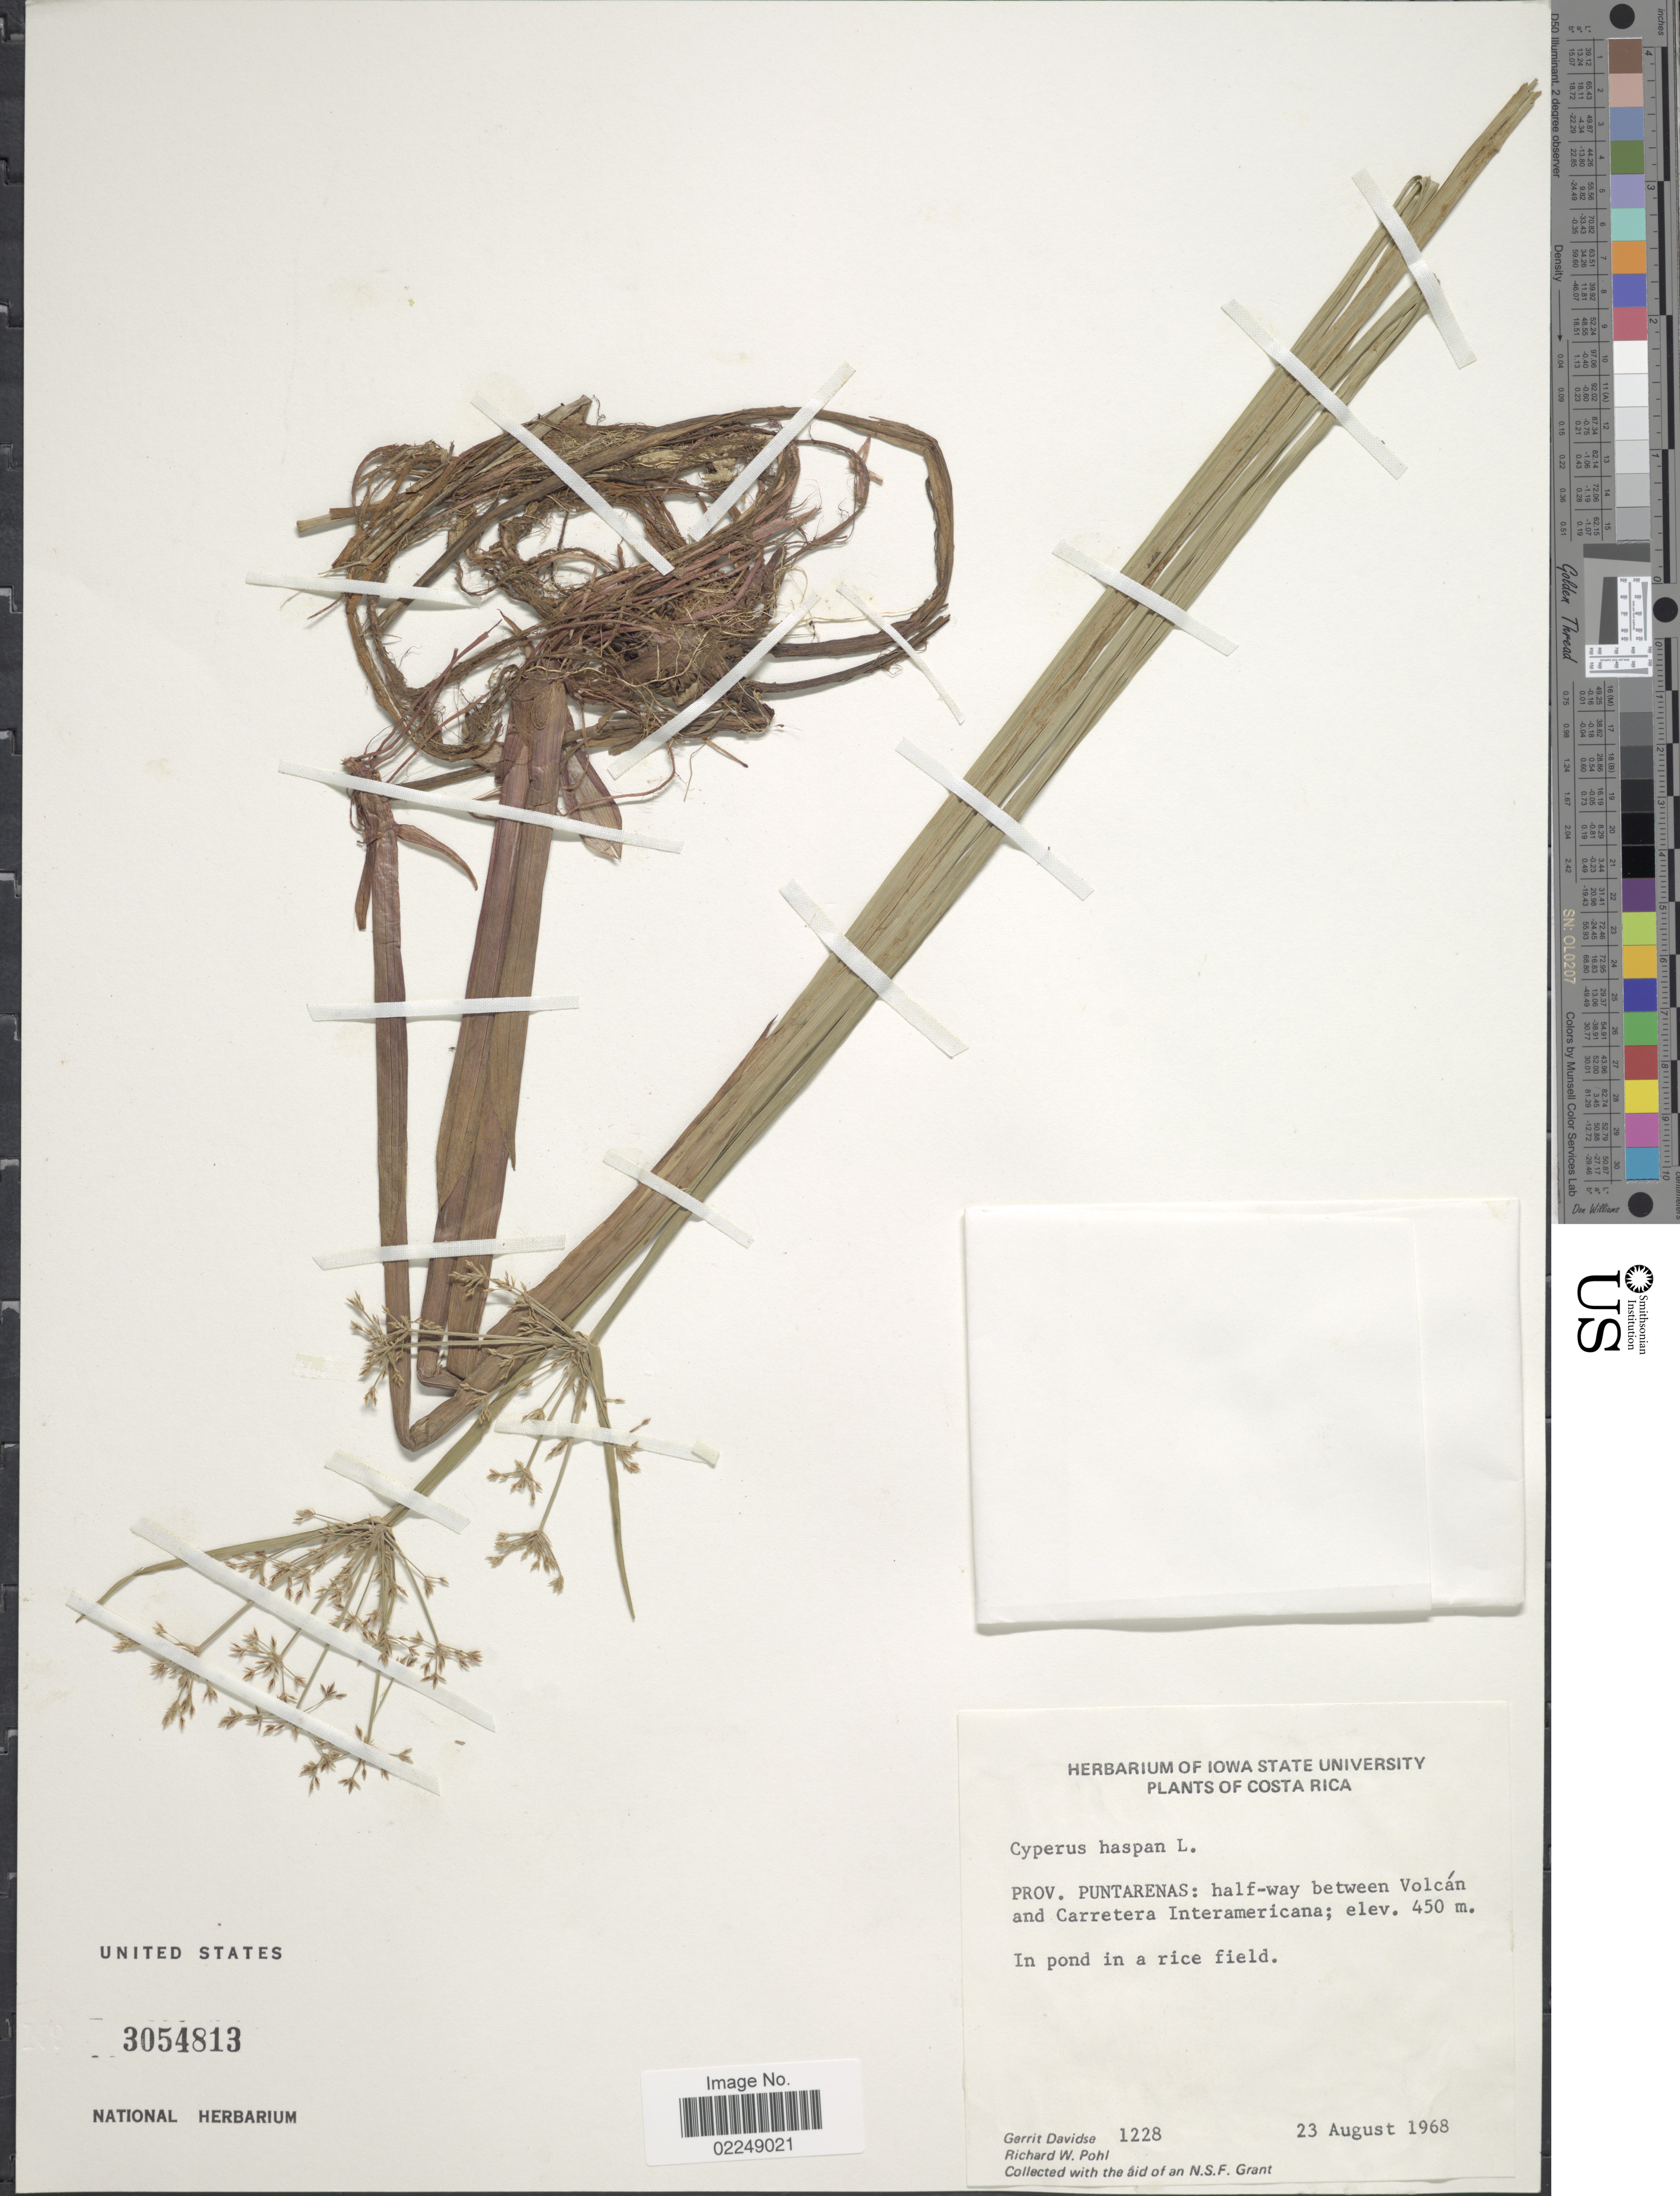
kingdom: Plantae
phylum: Tracheophyta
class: Liliopsida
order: Poales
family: Cyperaceae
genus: Cyperus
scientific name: Cyperus haspan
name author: L.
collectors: G. Davidse & R. W. Pohl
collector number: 1228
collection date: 1968-08-23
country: Costa Rica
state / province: Puntarenas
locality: Prov. Puntarenas: half-way between Volcan and Carretera Interamericana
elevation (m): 450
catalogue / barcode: US 3054813